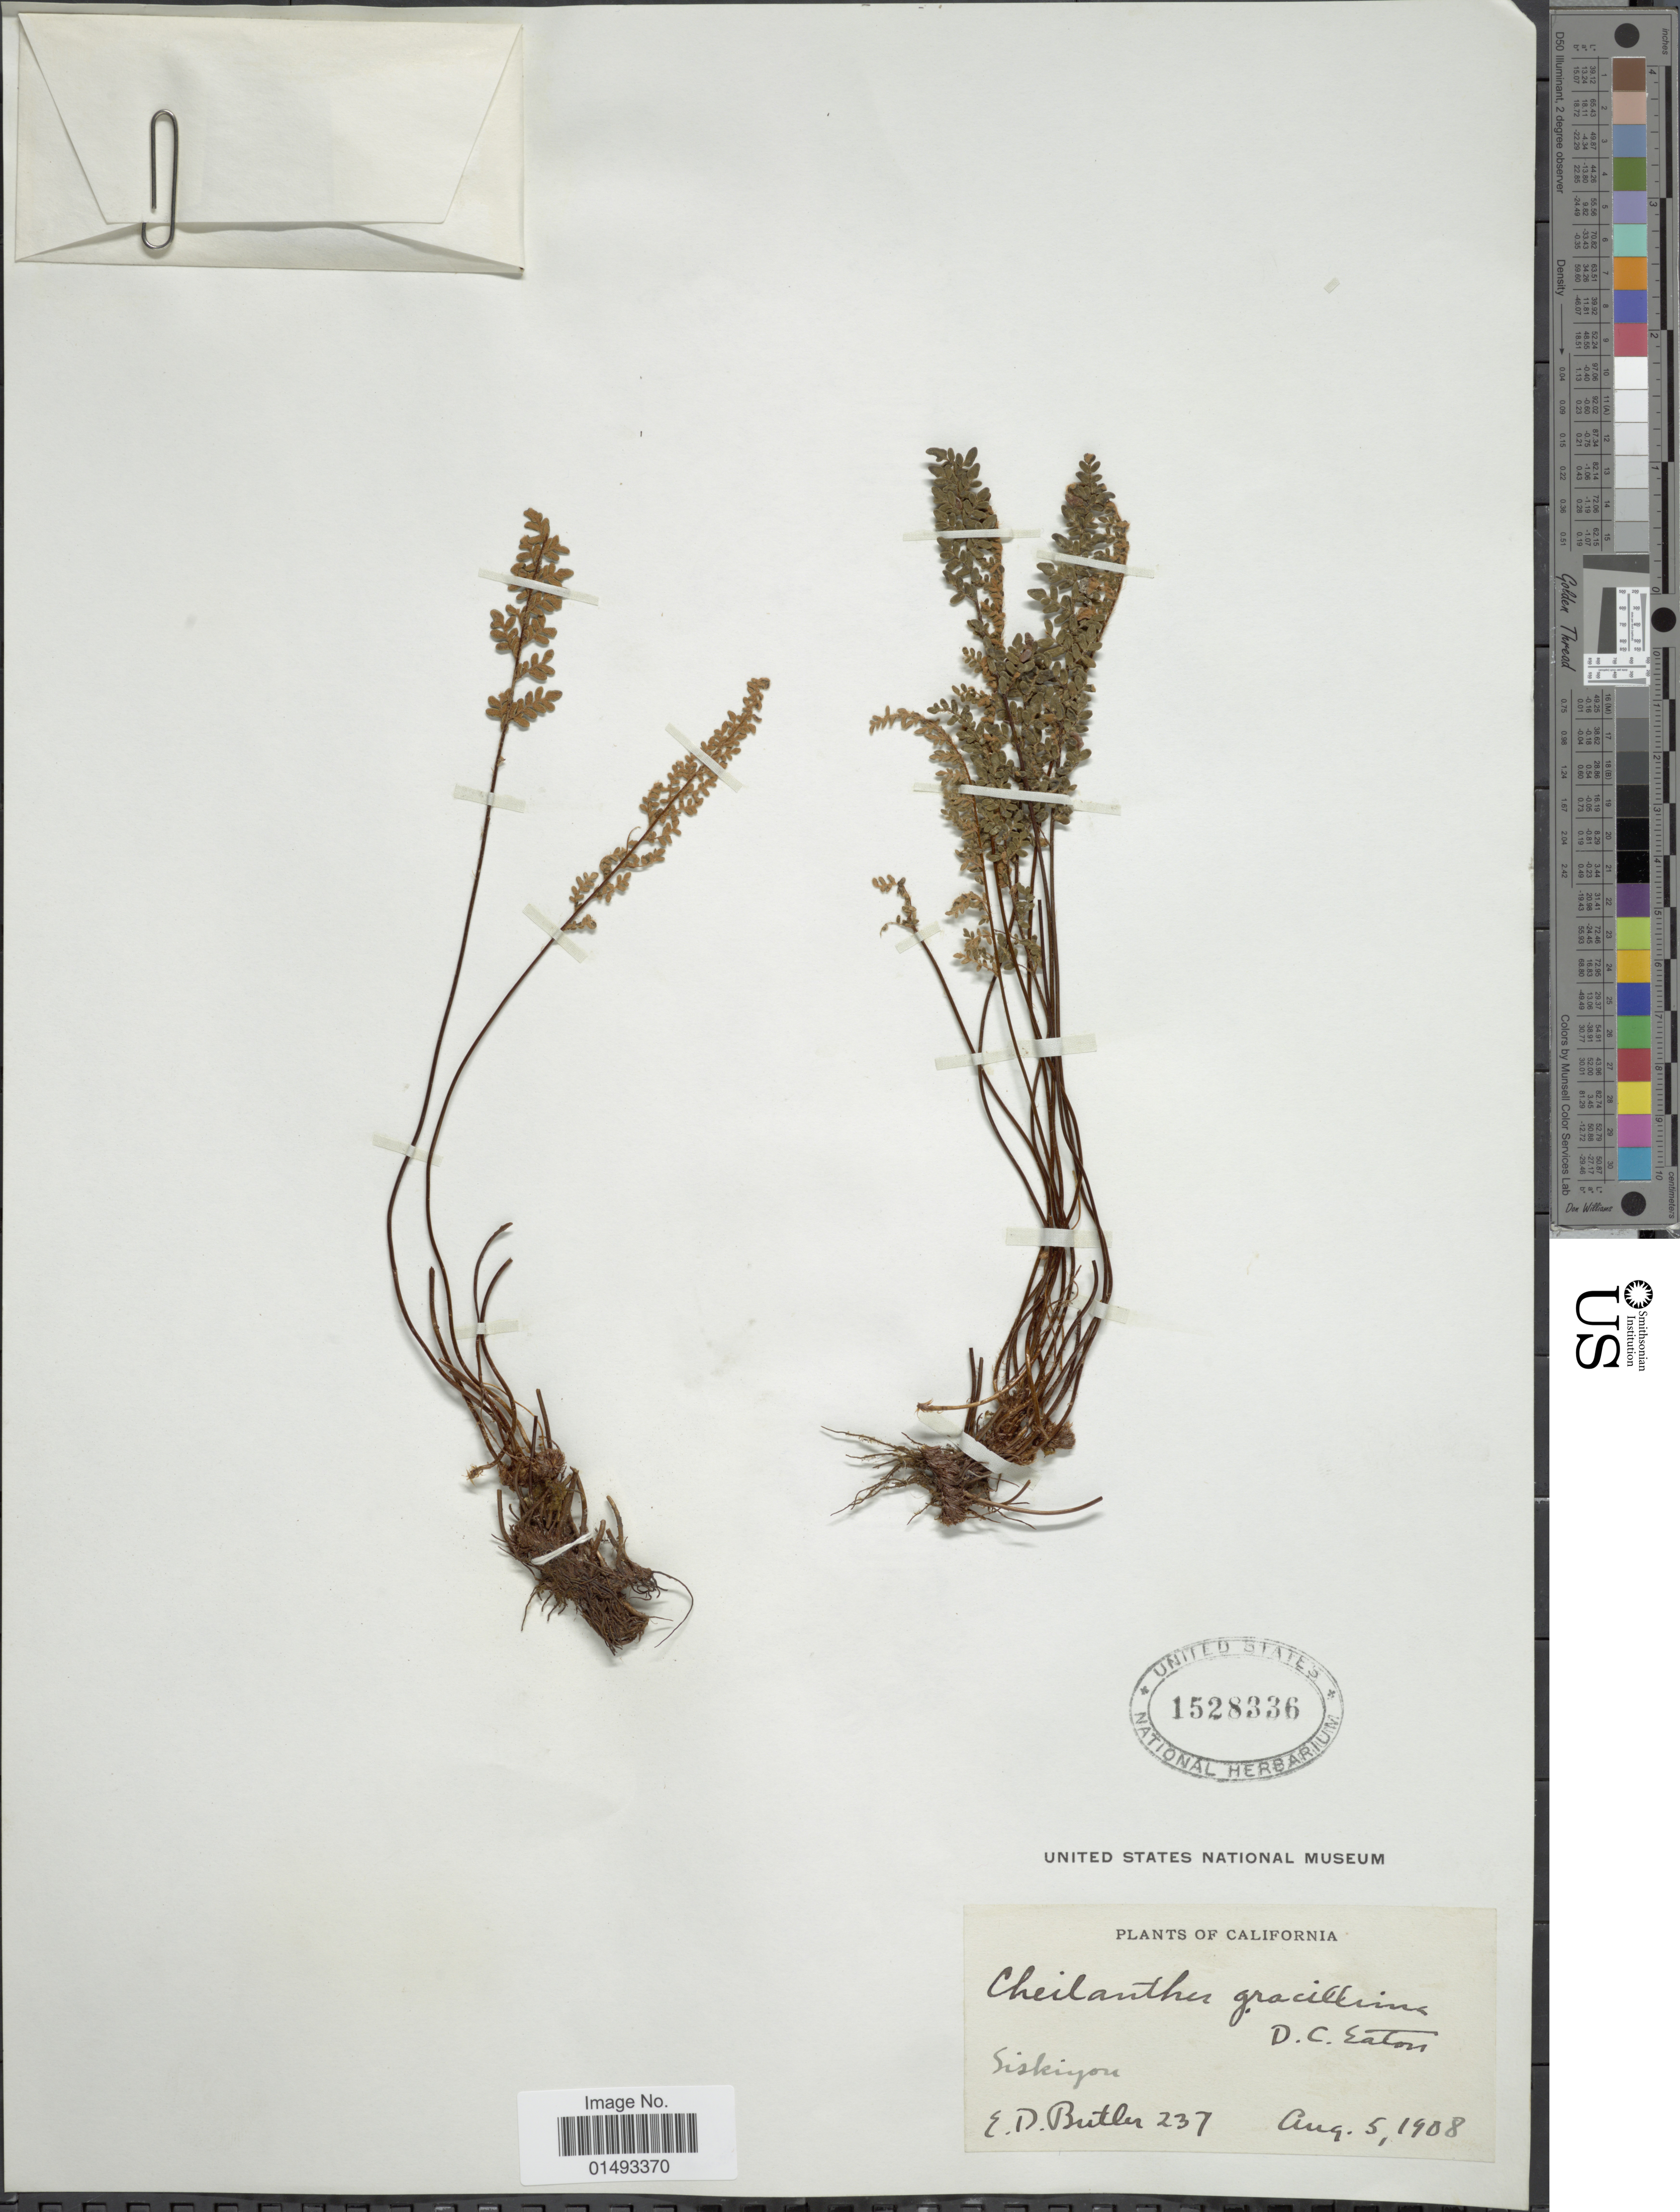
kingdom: Plantae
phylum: Tracheophyta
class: Polypodiopsida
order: Polypodiales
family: Pteridaceae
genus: Myriopteris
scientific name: Myriopteris gracillima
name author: (D.C. Eaton) J. Sm.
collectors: E. Butler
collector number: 237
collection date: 1908-08-05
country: United States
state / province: California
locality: Siskiyou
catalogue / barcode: US 1528336